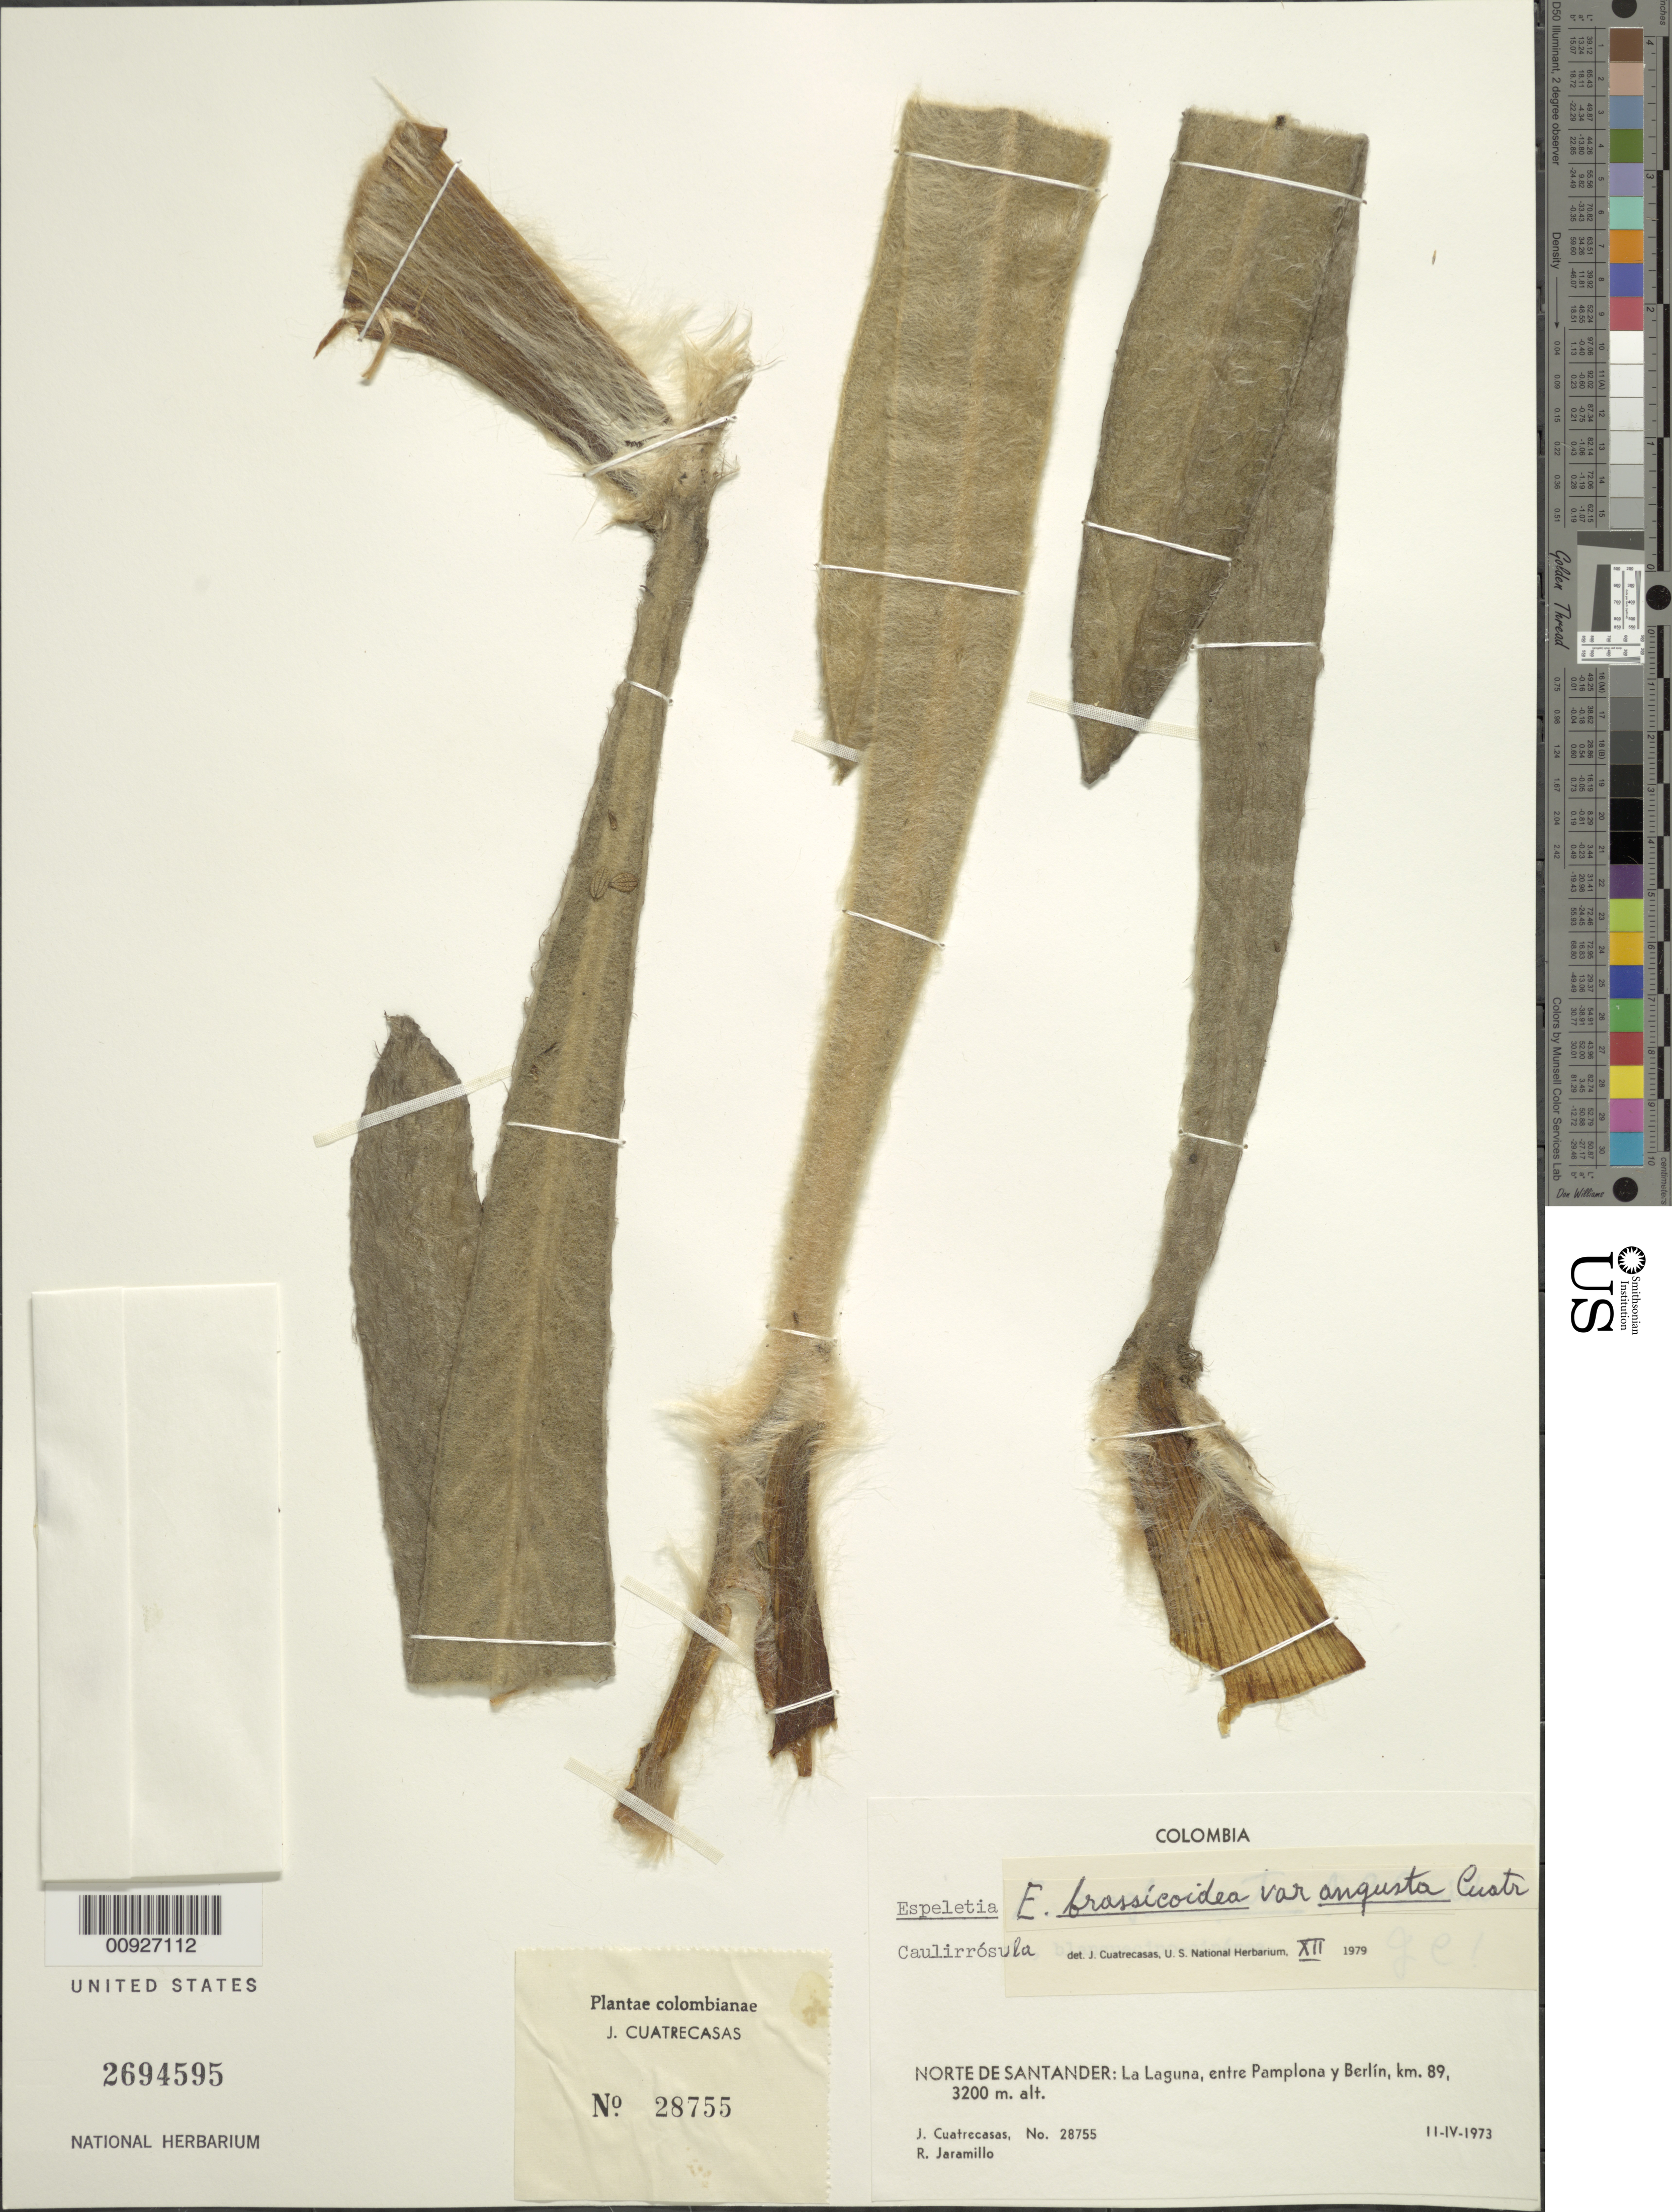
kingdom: Plantae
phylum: Tracheophyta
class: Magnoliopsida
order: Asterales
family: Asteraceae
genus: Espeletia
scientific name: Espeletia brassicoidea subsp. angusta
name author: Cuatrec.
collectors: J. Cuatrecasas & R. Jaramillo M.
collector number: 28755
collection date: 1973-04-11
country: Colombia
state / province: Norte de Santander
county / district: La Laguna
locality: La Laguna, entre Pamplona y Berlín, km 91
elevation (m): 3200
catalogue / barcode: US 2694595